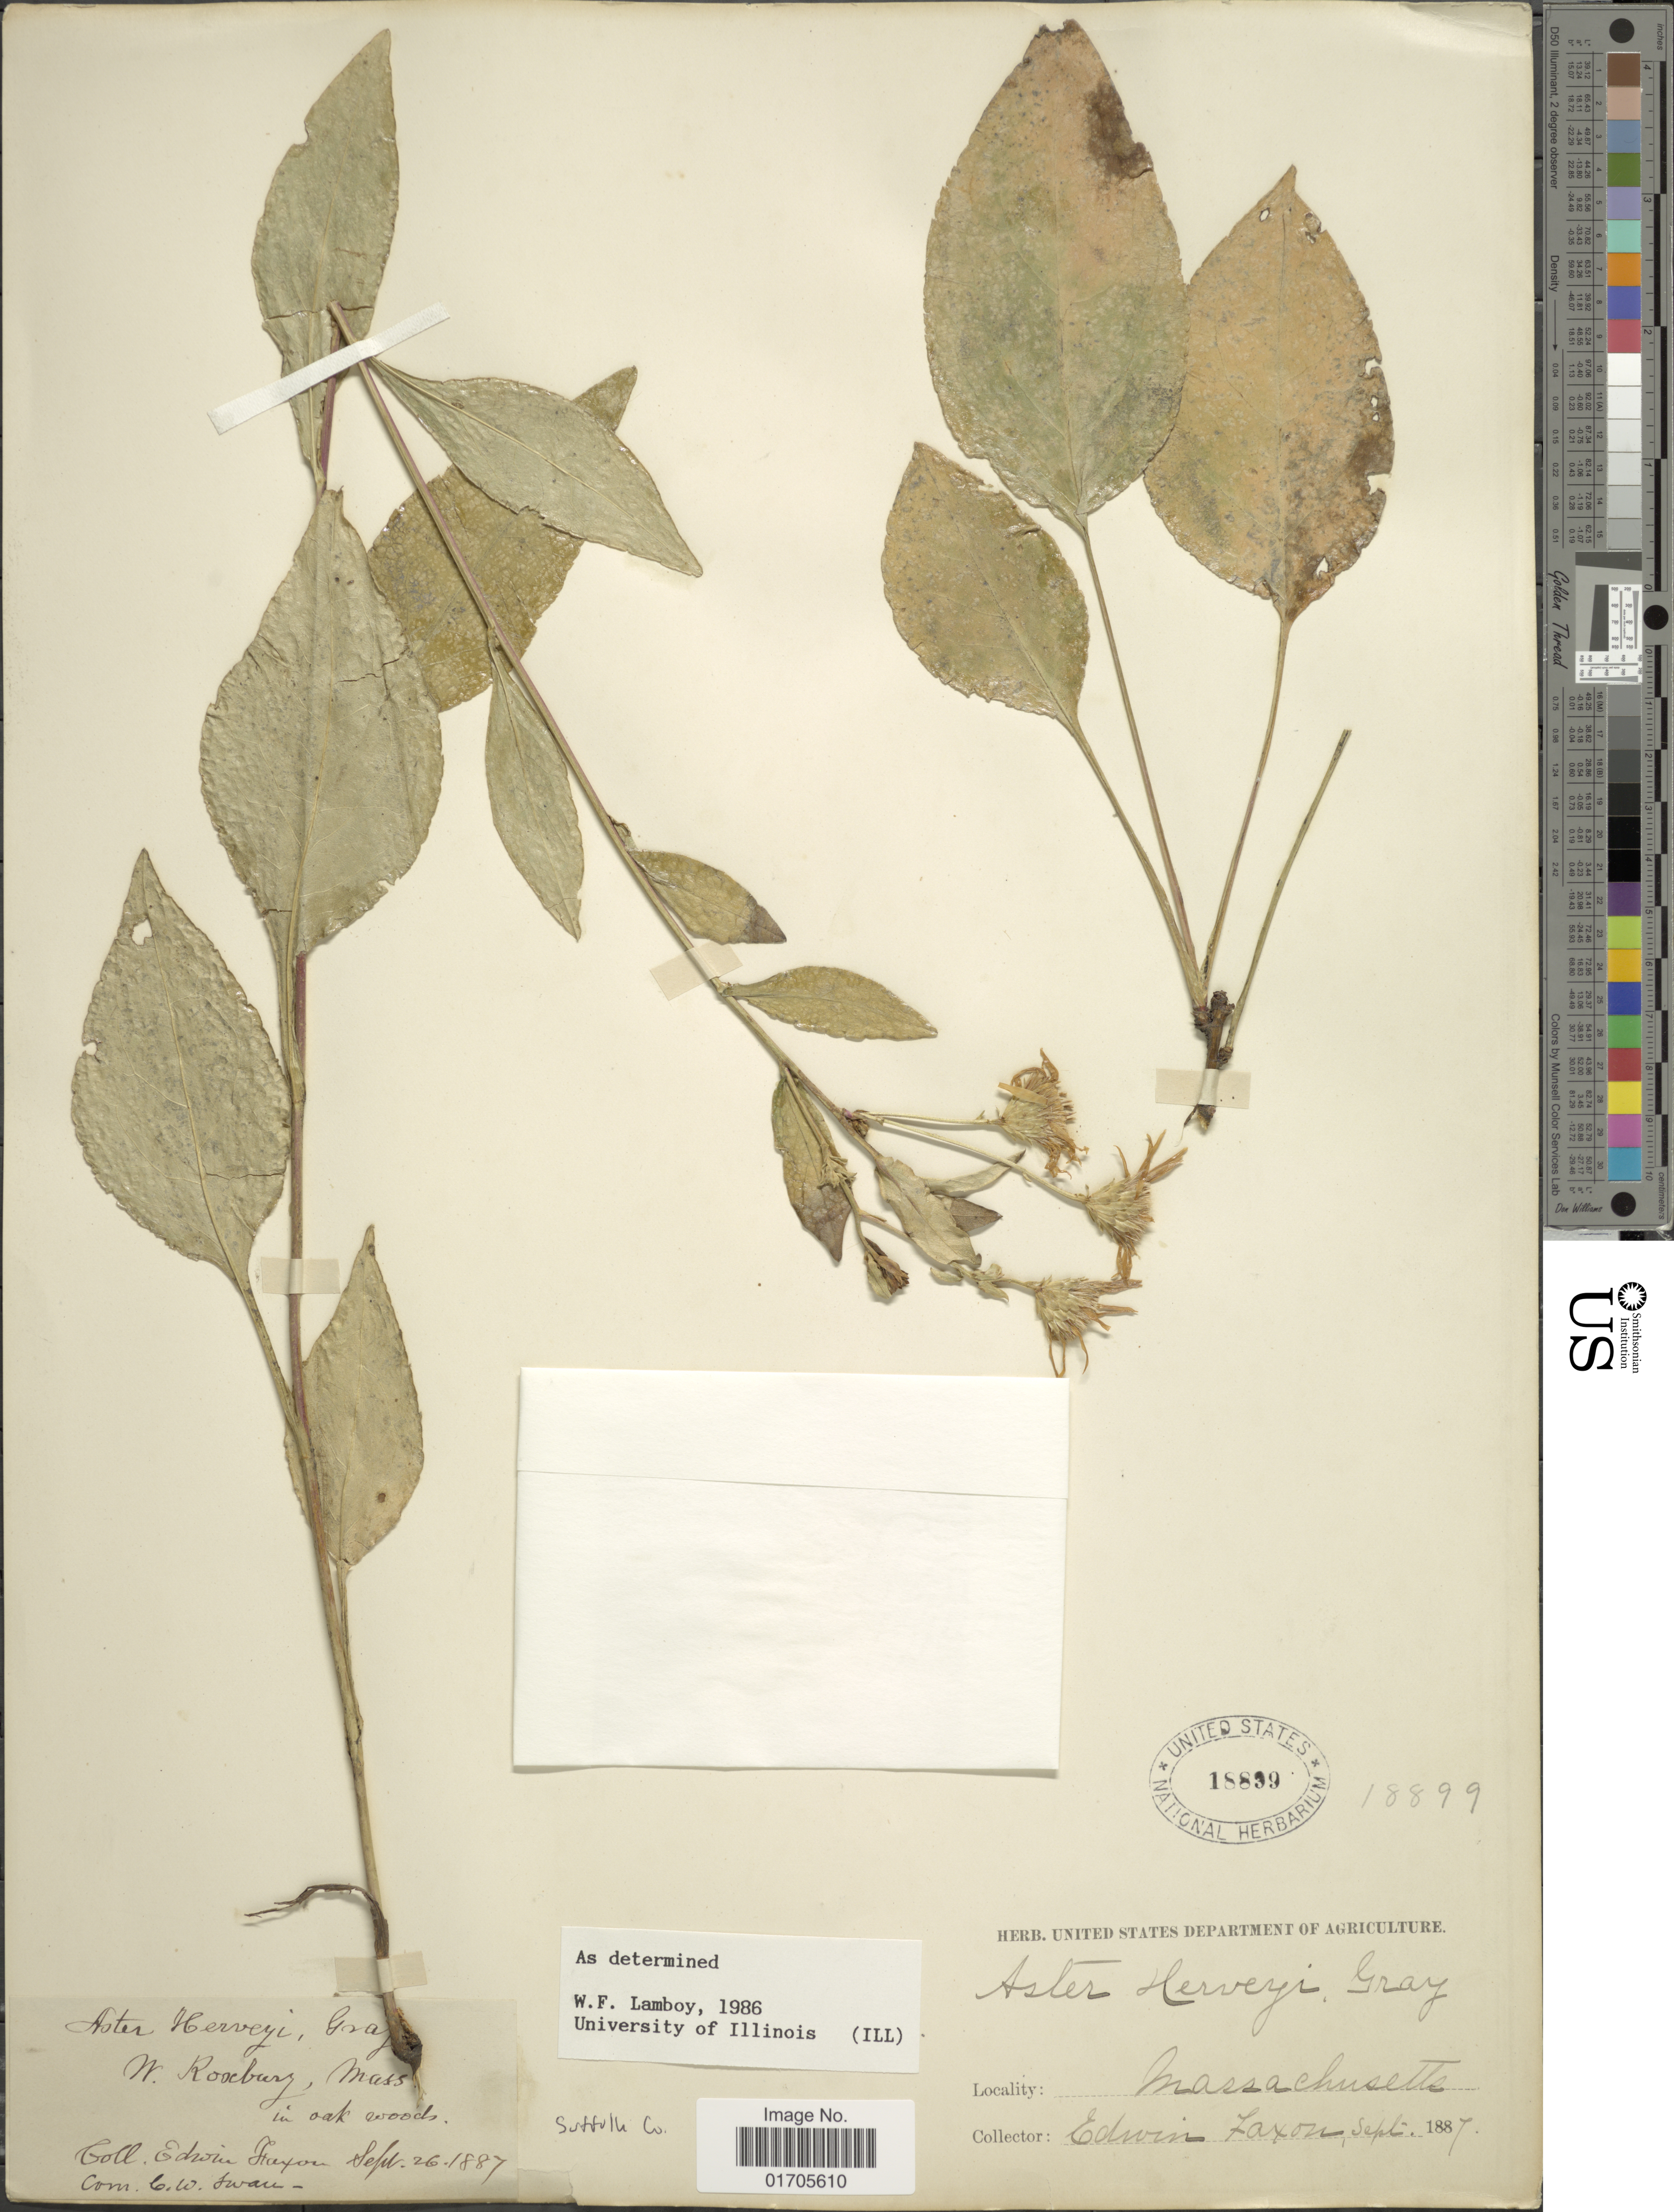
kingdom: Plantae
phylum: Tracheophyta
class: Magnoliopsida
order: Asterales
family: Asteraceae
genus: Eurybia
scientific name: Eurybia x herveyi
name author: (A. Gray) G.L. Nesom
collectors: E. Faxon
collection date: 1887-09-26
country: United States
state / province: Massachusetts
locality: W. Roocburg, Mass. in oak woods.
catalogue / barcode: US 18899